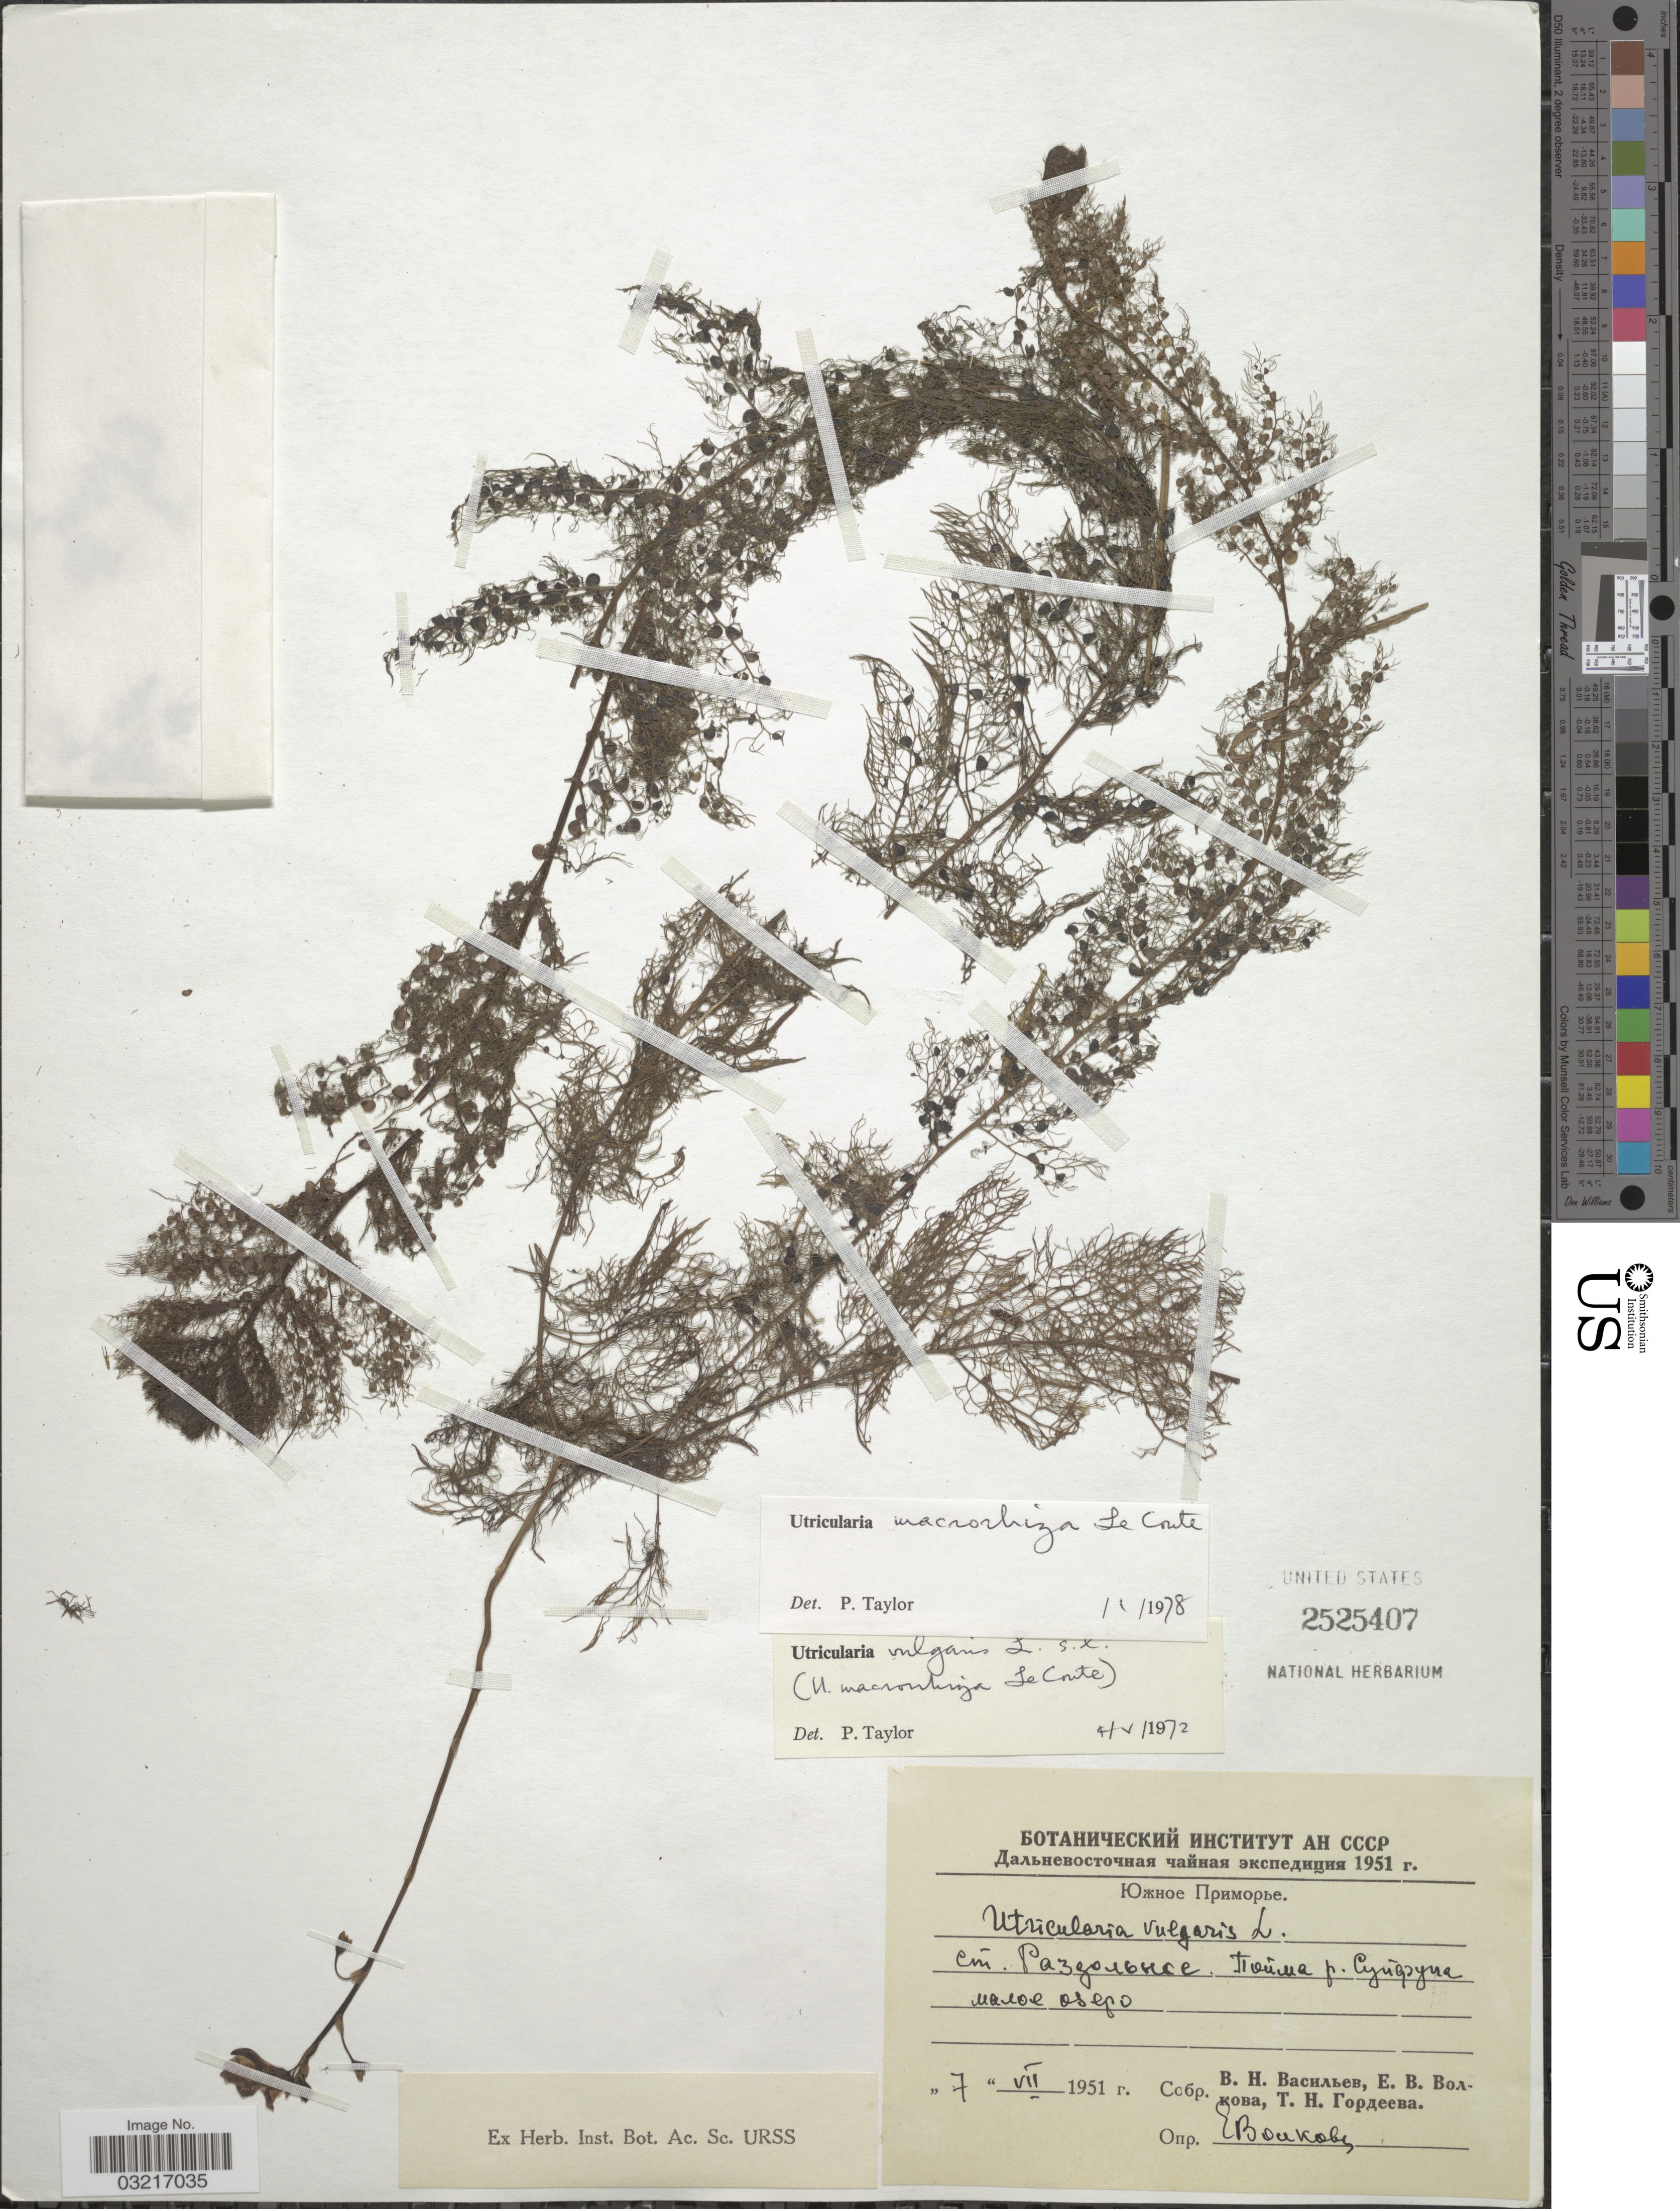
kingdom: Plantae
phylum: Tracheophyta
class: Magnoliopsida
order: Lamiales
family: Lentibulariaceae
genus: Utricularia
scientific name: Utricularia macrorhiza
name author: Leconte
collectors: V. Vasilev, E. V. Volkova & T. Gordeeva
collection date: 1951-07-07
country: Russian Federation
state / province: Primorsky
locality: Floodplain of River Suifun, Station Razdolnoe.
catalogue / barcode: US 2525407